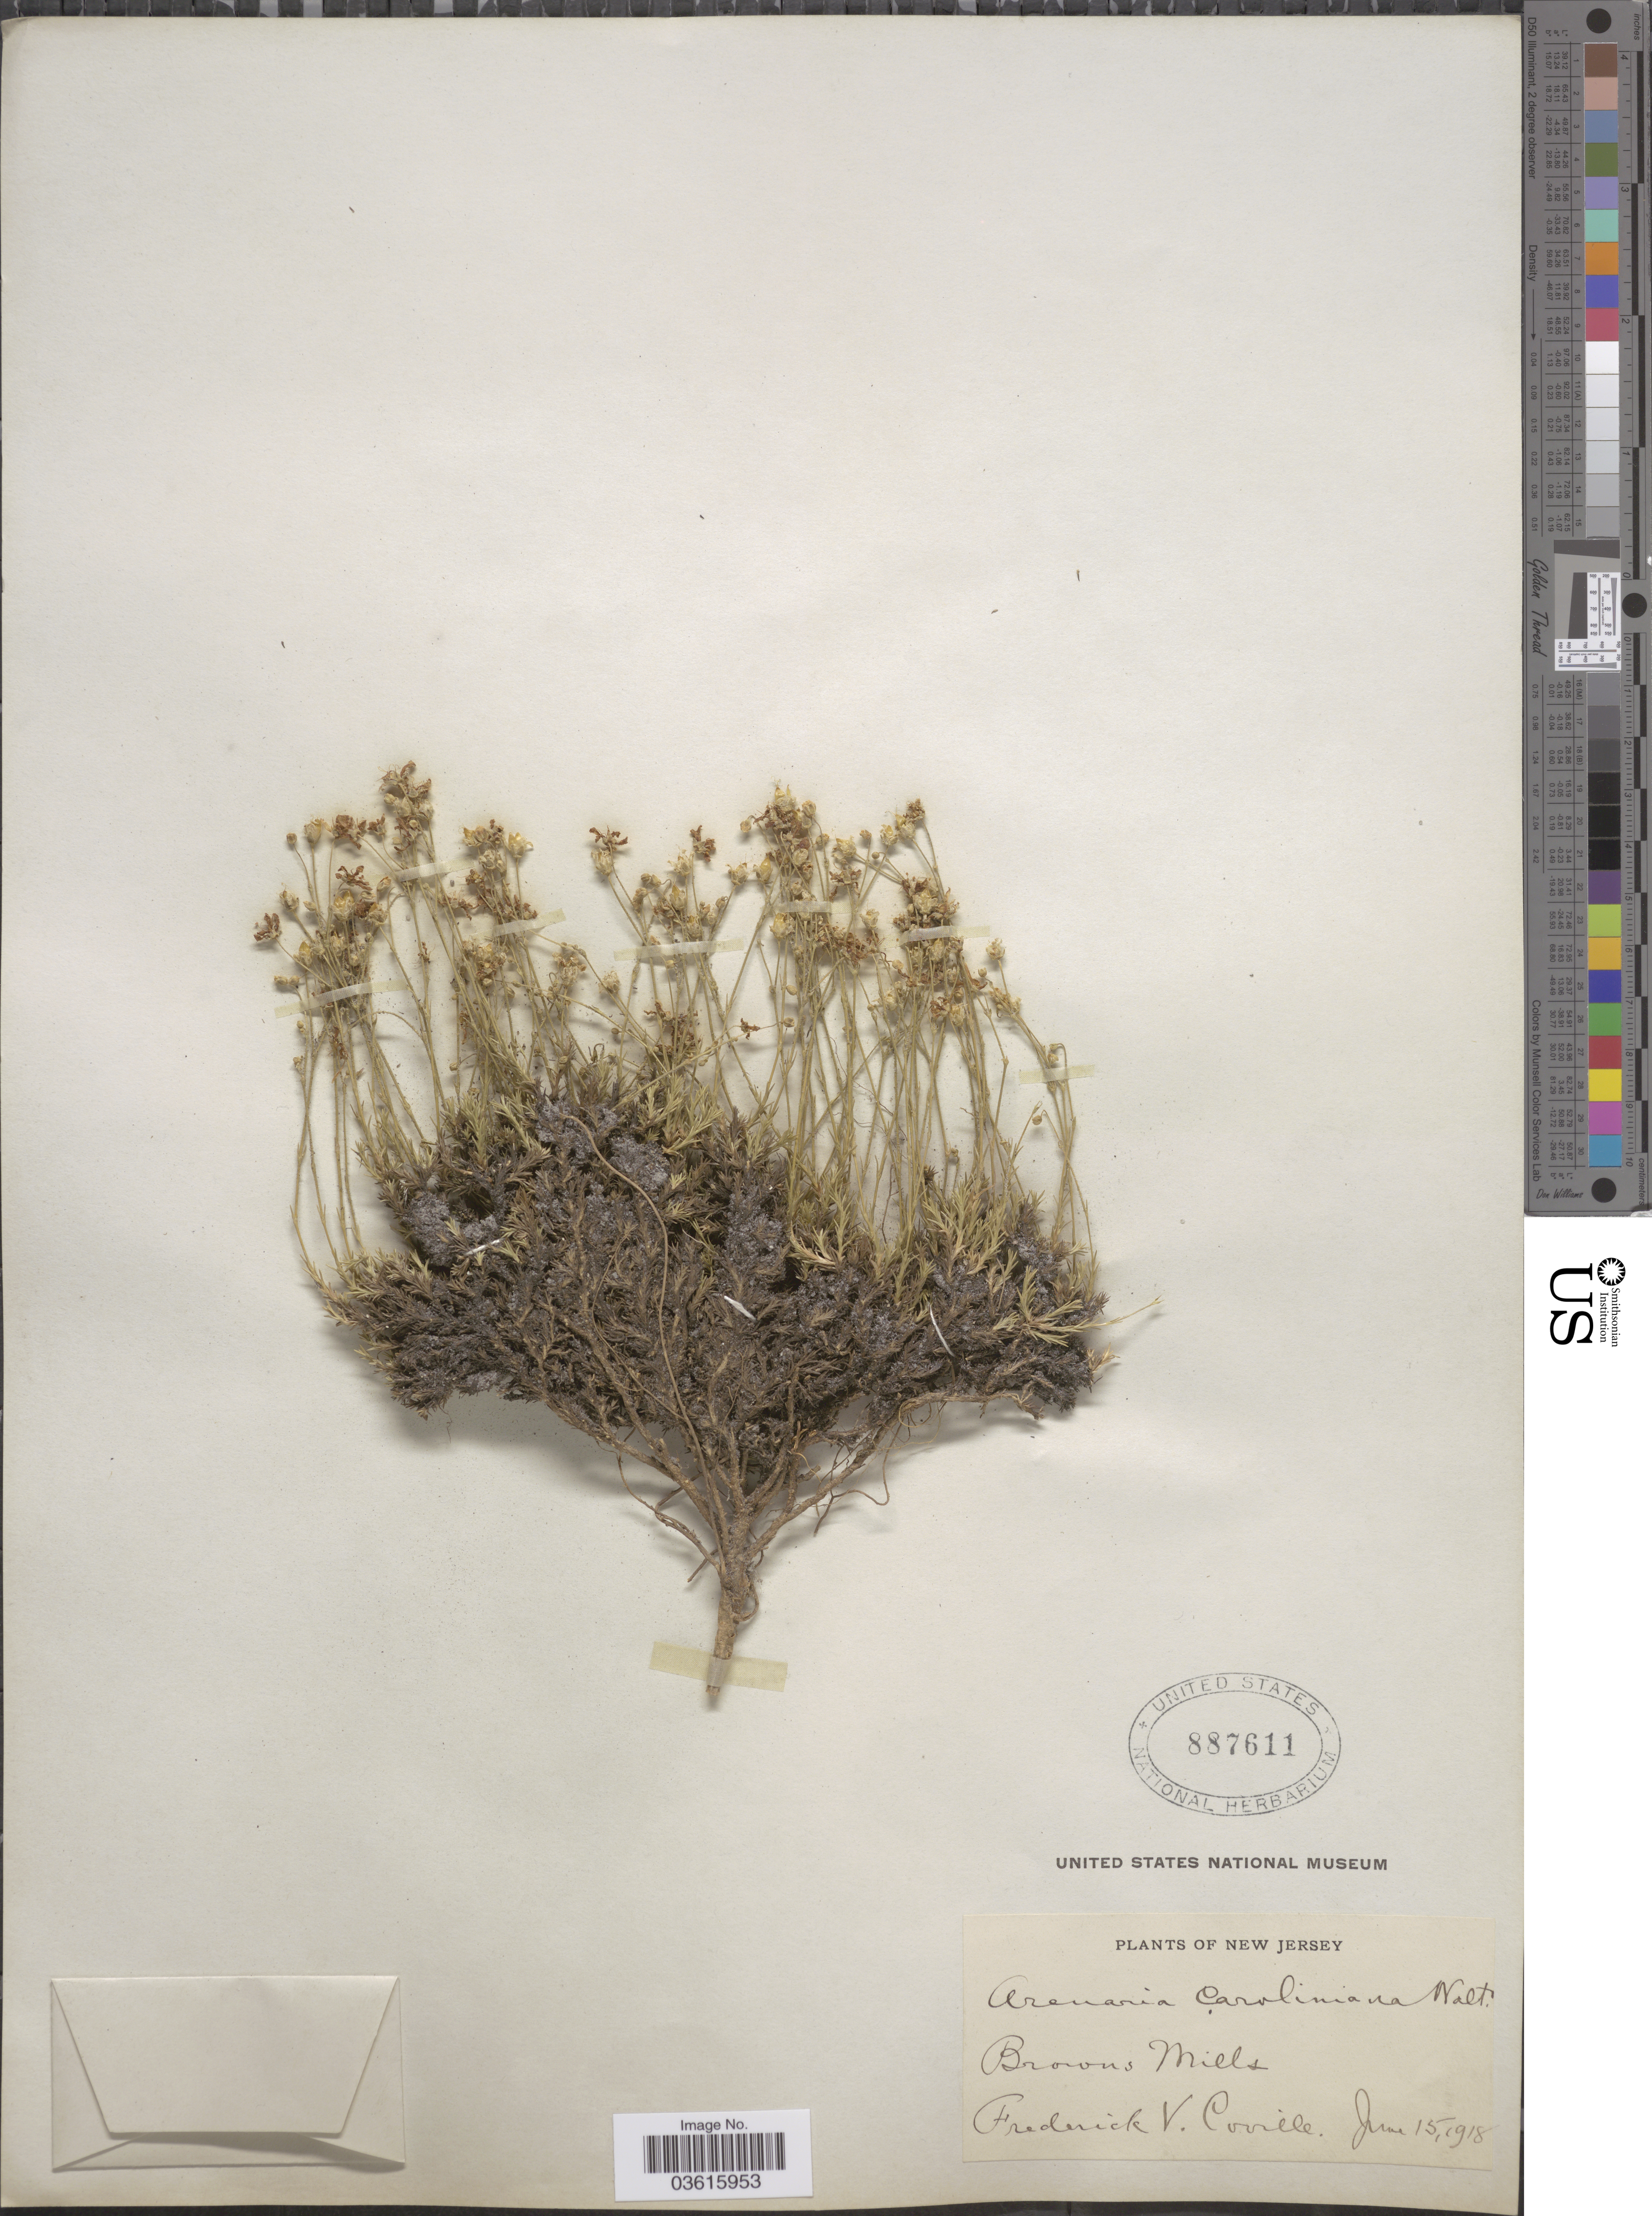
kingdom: Plantae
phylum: Tracheophyta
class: Magnoliopsida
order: Caryophyllales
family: Caryophyllaceae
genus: Minuartia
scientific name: Minuartia caroliniana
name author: (Walter) Mattf.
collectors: F. V. Coville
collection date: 1918-06-15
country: United States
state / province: New Jersey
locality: Browns Mills.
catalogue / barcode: US 887611